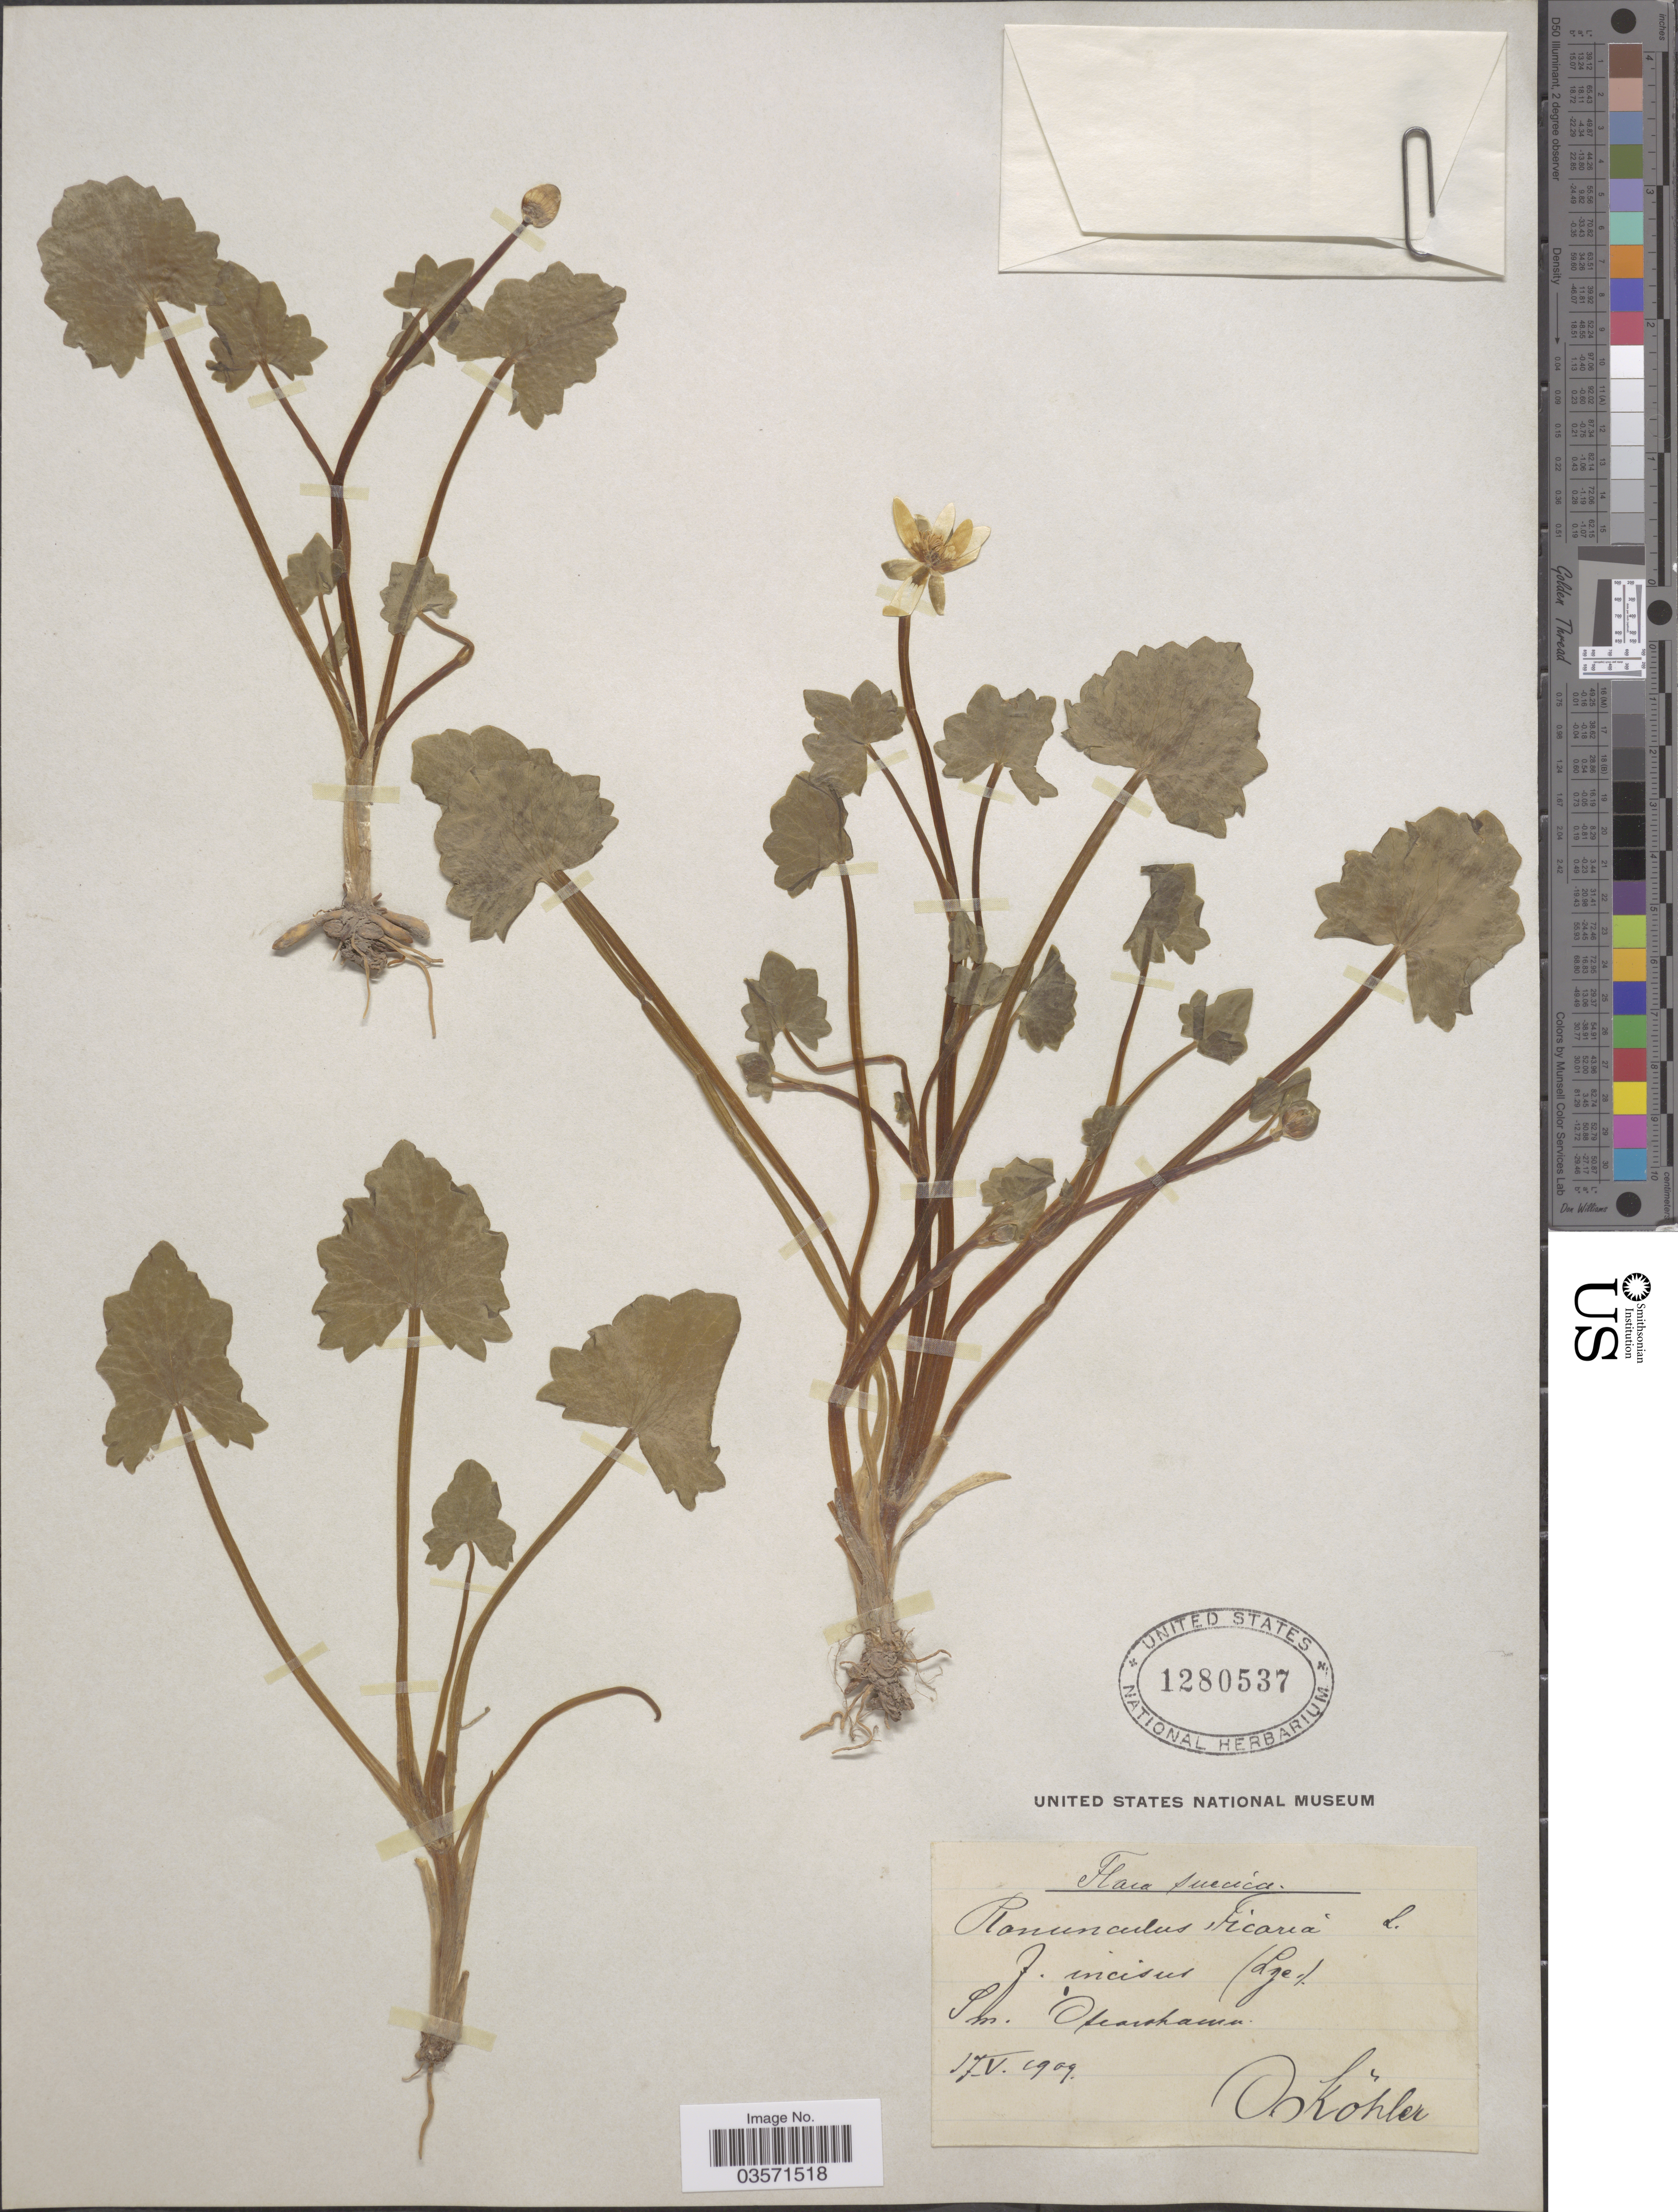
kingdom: Plantae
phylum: Tracheophyta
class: Magnoliopsida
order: Ranunculales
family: Ranunculaceae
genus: Ficaria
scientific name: Ficaria verna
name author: Huds.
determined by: Strong, M. T., (US), Smithsonian Institution - National Museum of Natural History (UNITED STATES)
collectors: O. Köhler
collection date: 1909-05-17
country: Sweden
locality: Sm. Oscarshamn.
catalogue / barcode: US 1280537